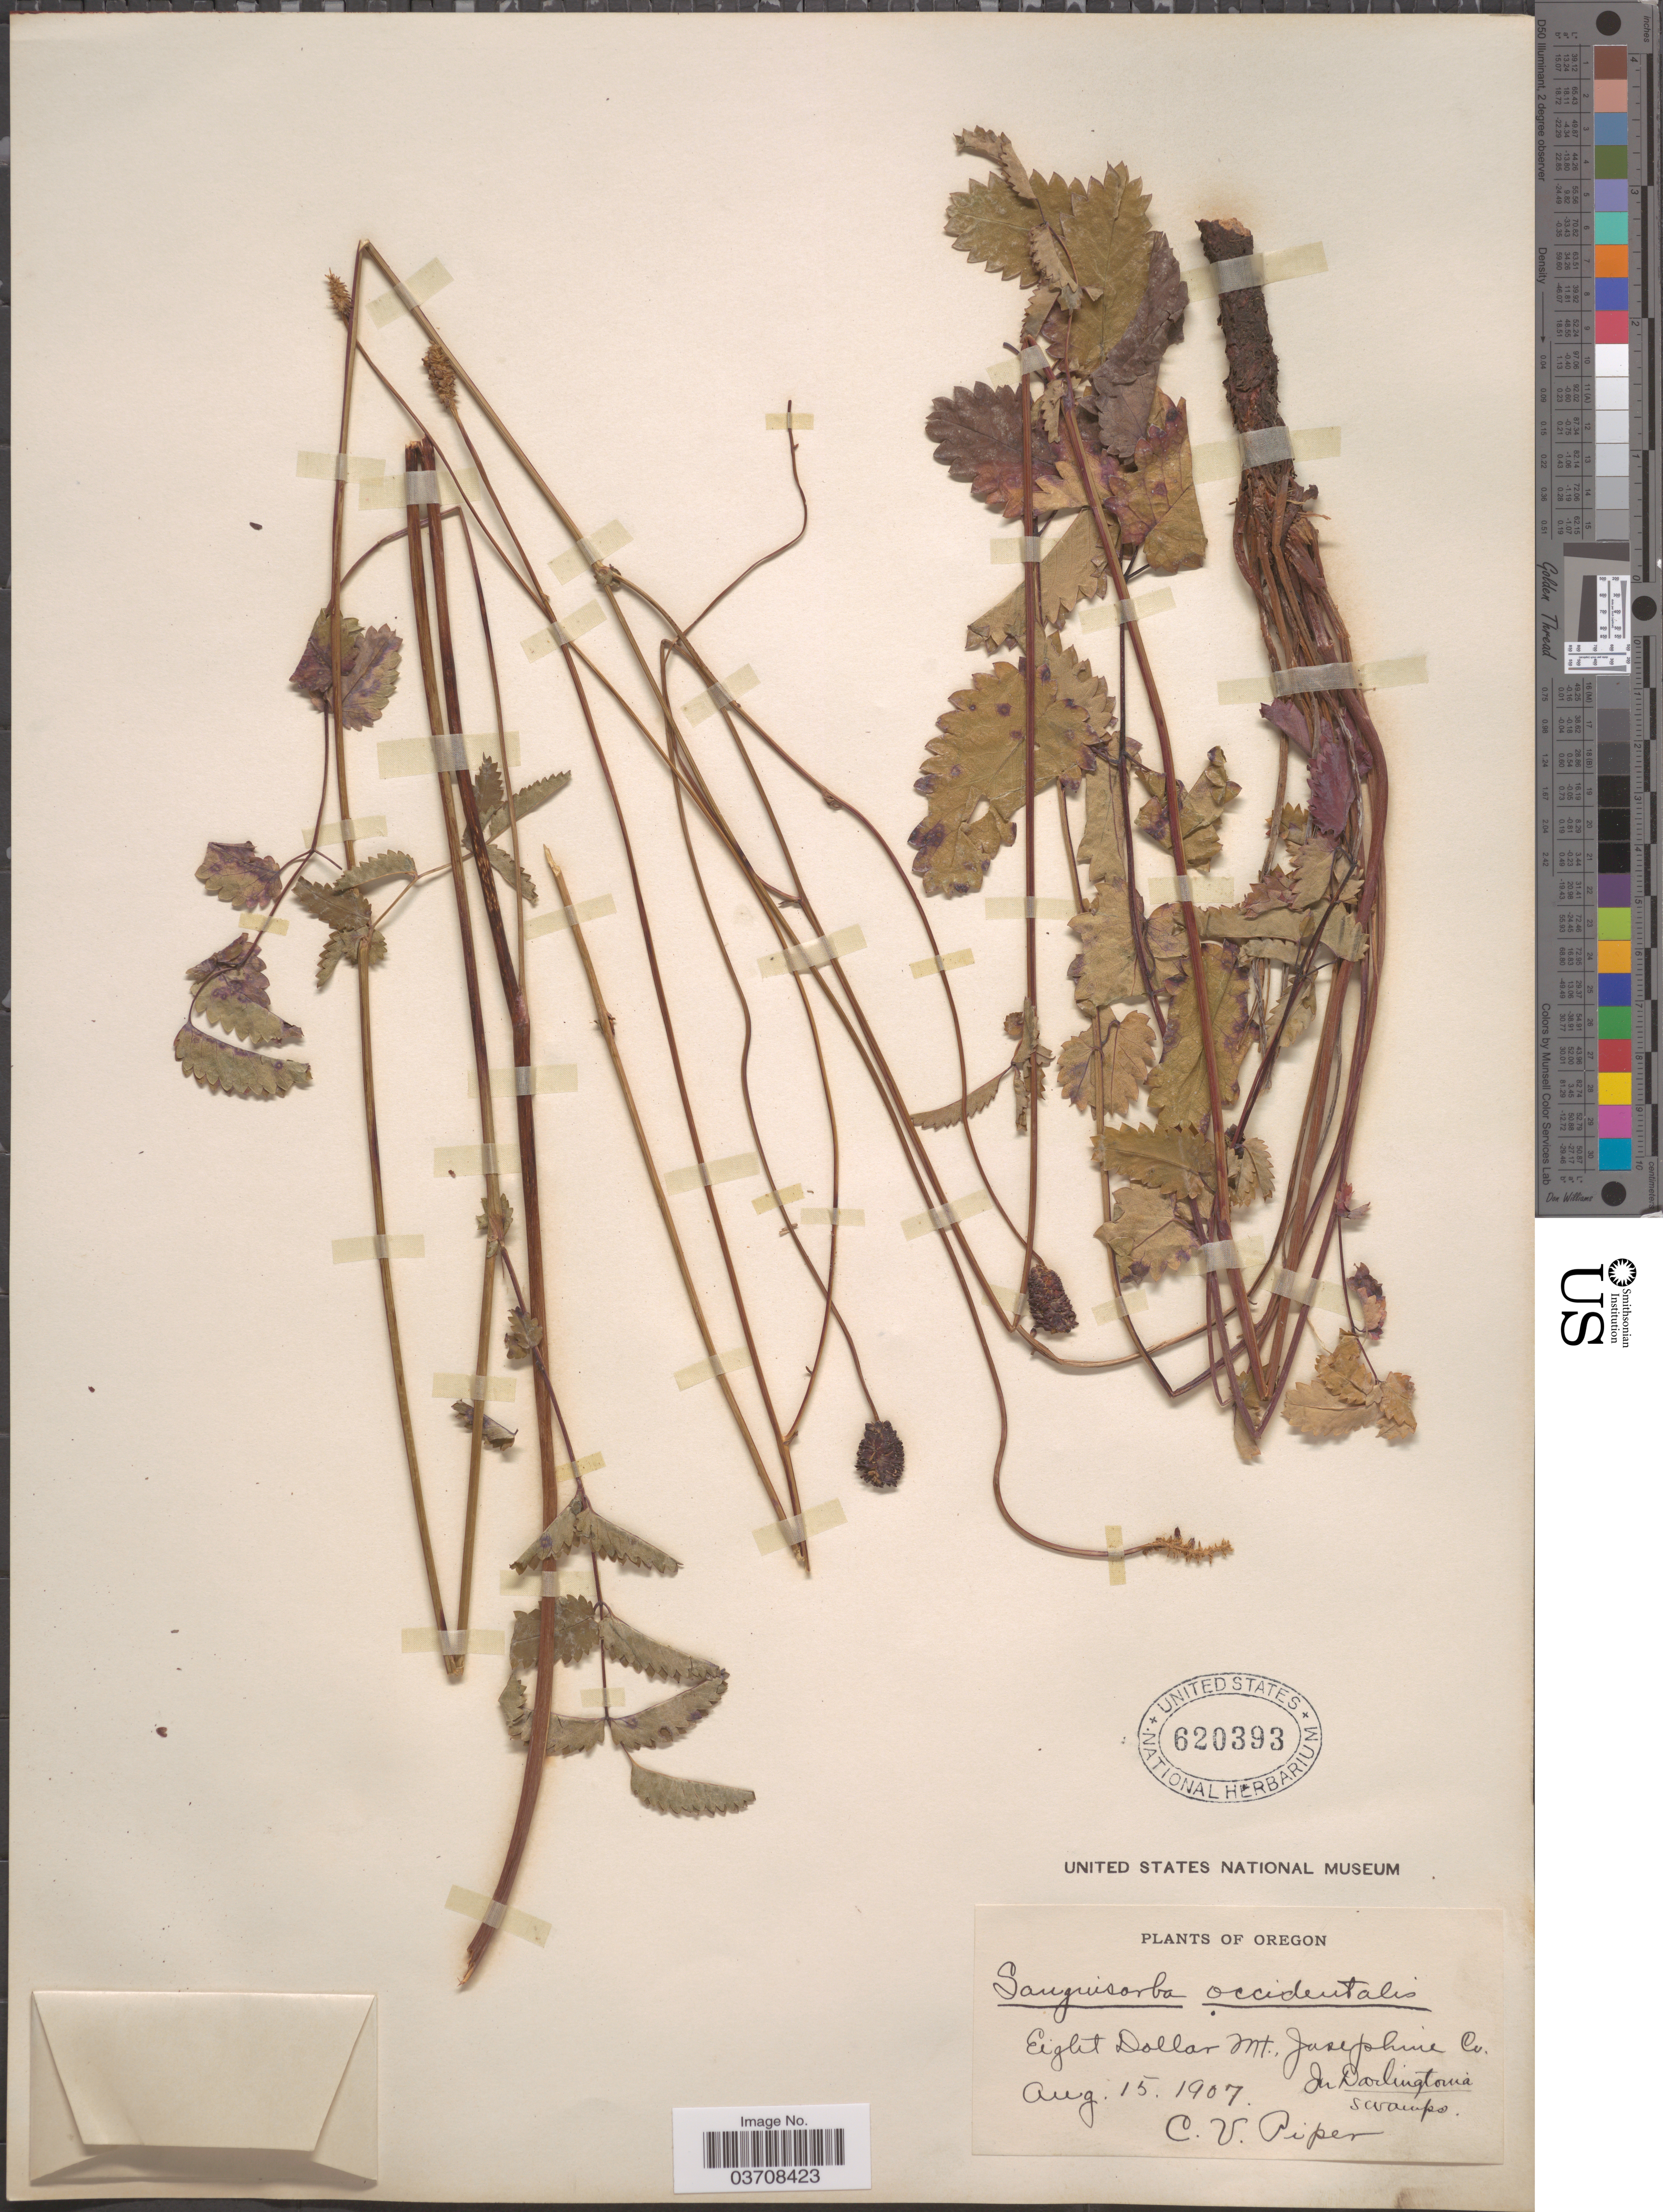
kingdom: Plantae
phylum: Tracheophyta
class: Magnoliopsida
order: Rosales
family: Rosaceae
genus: Sanguisorba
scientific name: Sanguisorba officinalis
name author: L.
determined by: Strong, Mark T., (BOT), Smithsonian Institution - National Museum of Natural History (UNITED STATES)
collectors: C. V. Piper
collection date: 1907-08-15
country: United States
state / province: Oregon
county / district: Josephine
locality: Eight Dollar Mt. Josephine Co. In Darlingtonia swamps.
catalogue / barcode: US 620393